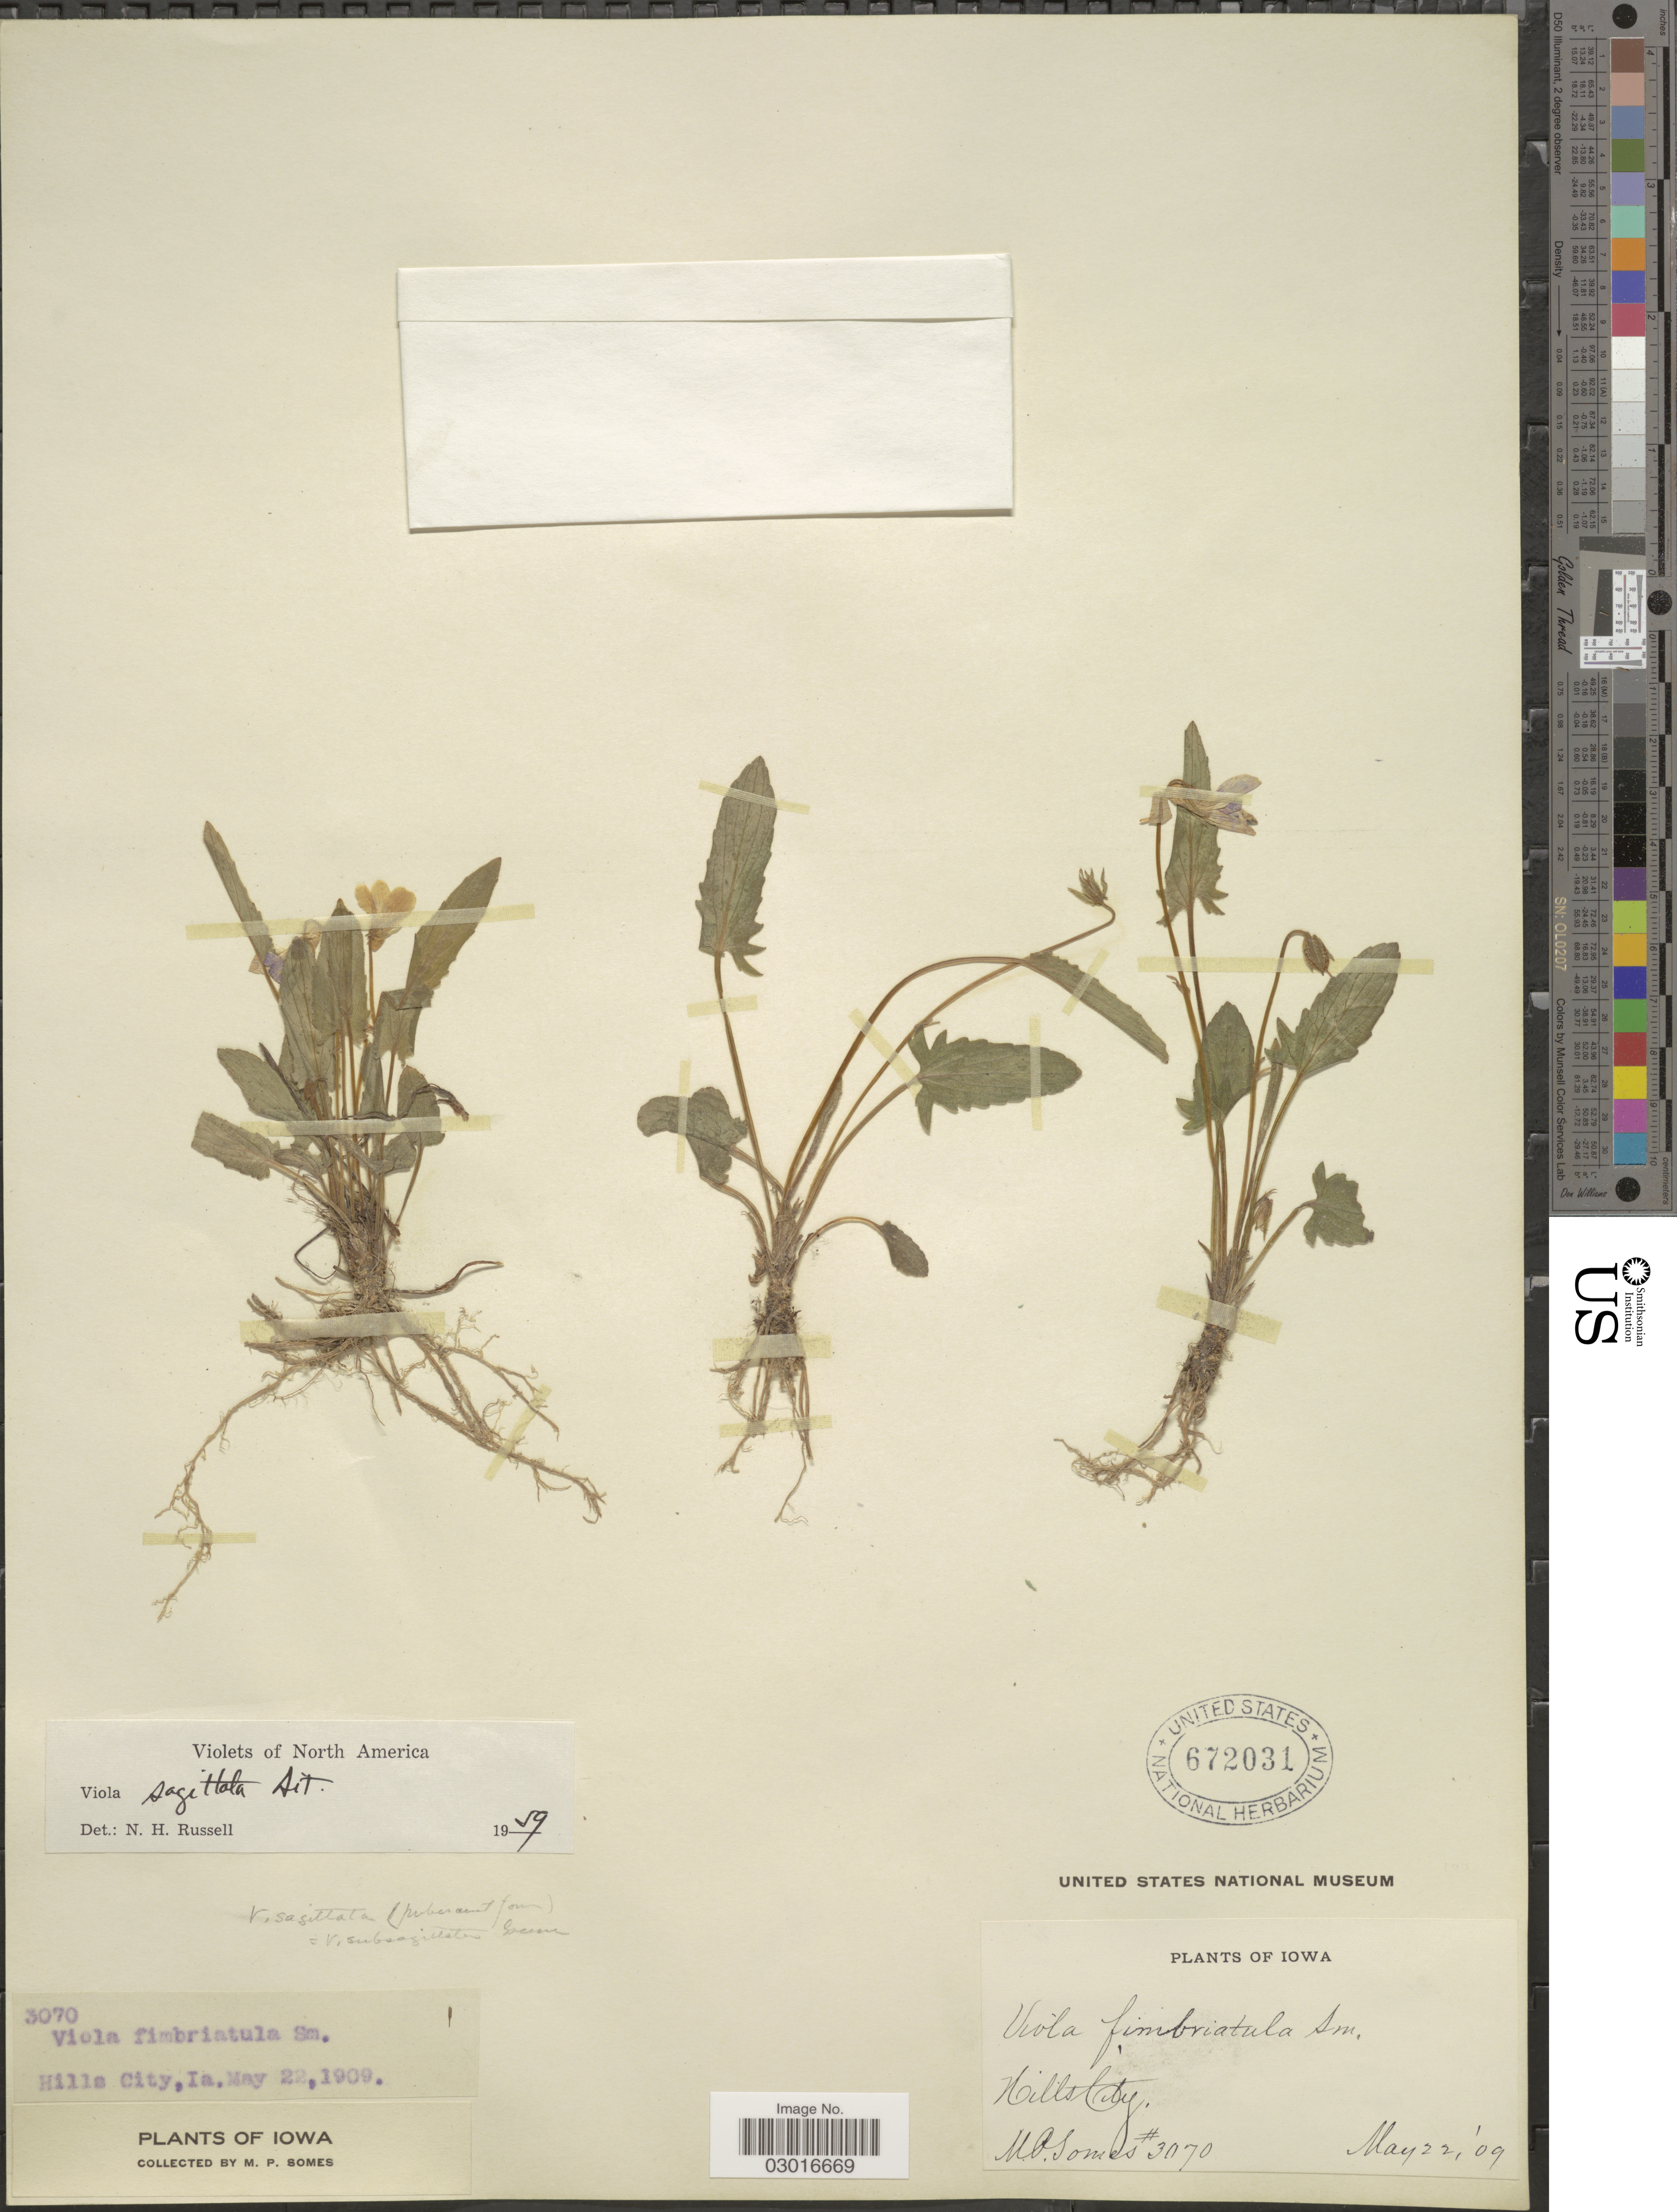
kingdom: Plantae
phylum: Tracheophyta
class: Magnoliopsida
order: Malpighiales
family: Violaceae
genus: Viola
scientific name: Viola sagittata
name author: Aiton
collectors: M. Somes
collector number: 3070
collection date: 1909-05-22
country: United States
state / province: Iowa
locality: Hills City.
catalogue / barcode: US 672031